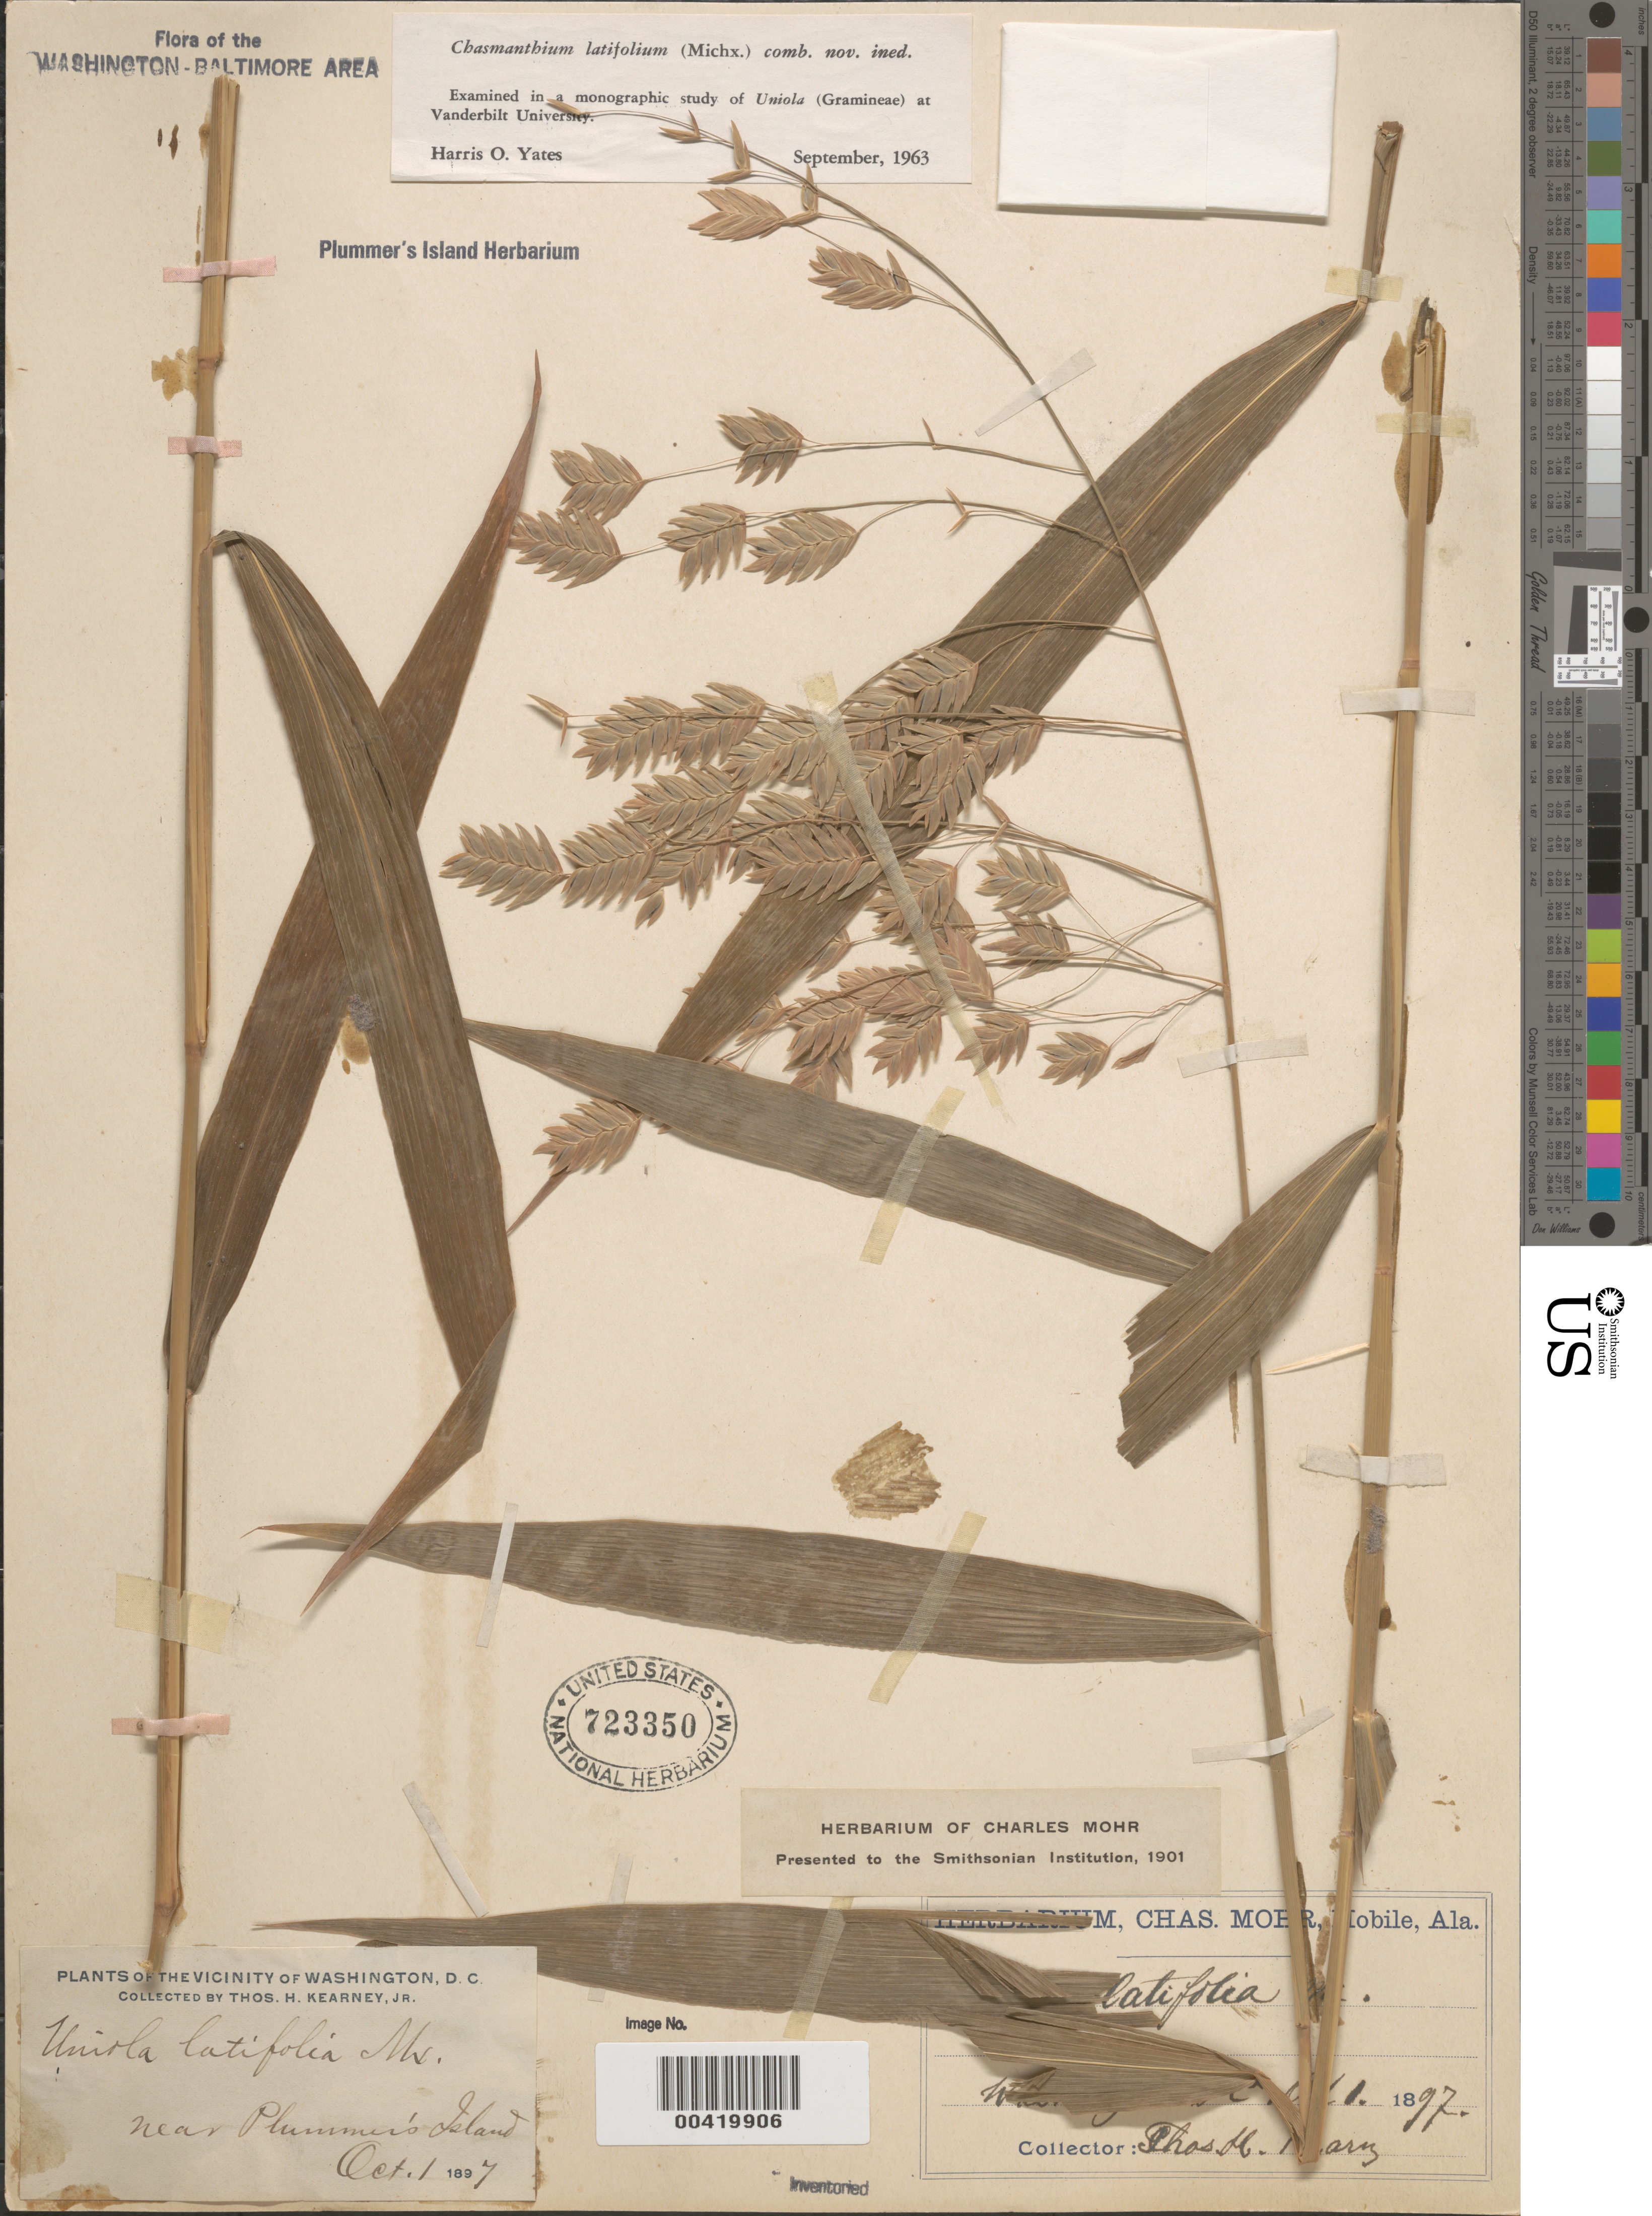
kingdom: Plantae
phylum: Tracheophyta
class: Liliopsida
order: Poales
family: Poaceae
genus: Chasmanthium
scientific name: Chasmanthium latifolium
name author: (Michx.) H.O. Yates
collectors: T. H. Kearney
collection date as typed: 01 Oct 1897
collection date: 1897-10-01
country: United States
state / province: Maryland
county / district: Montgomery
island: Plummers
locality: Plummer's Island C. & O. Canal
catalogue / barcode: US 723350